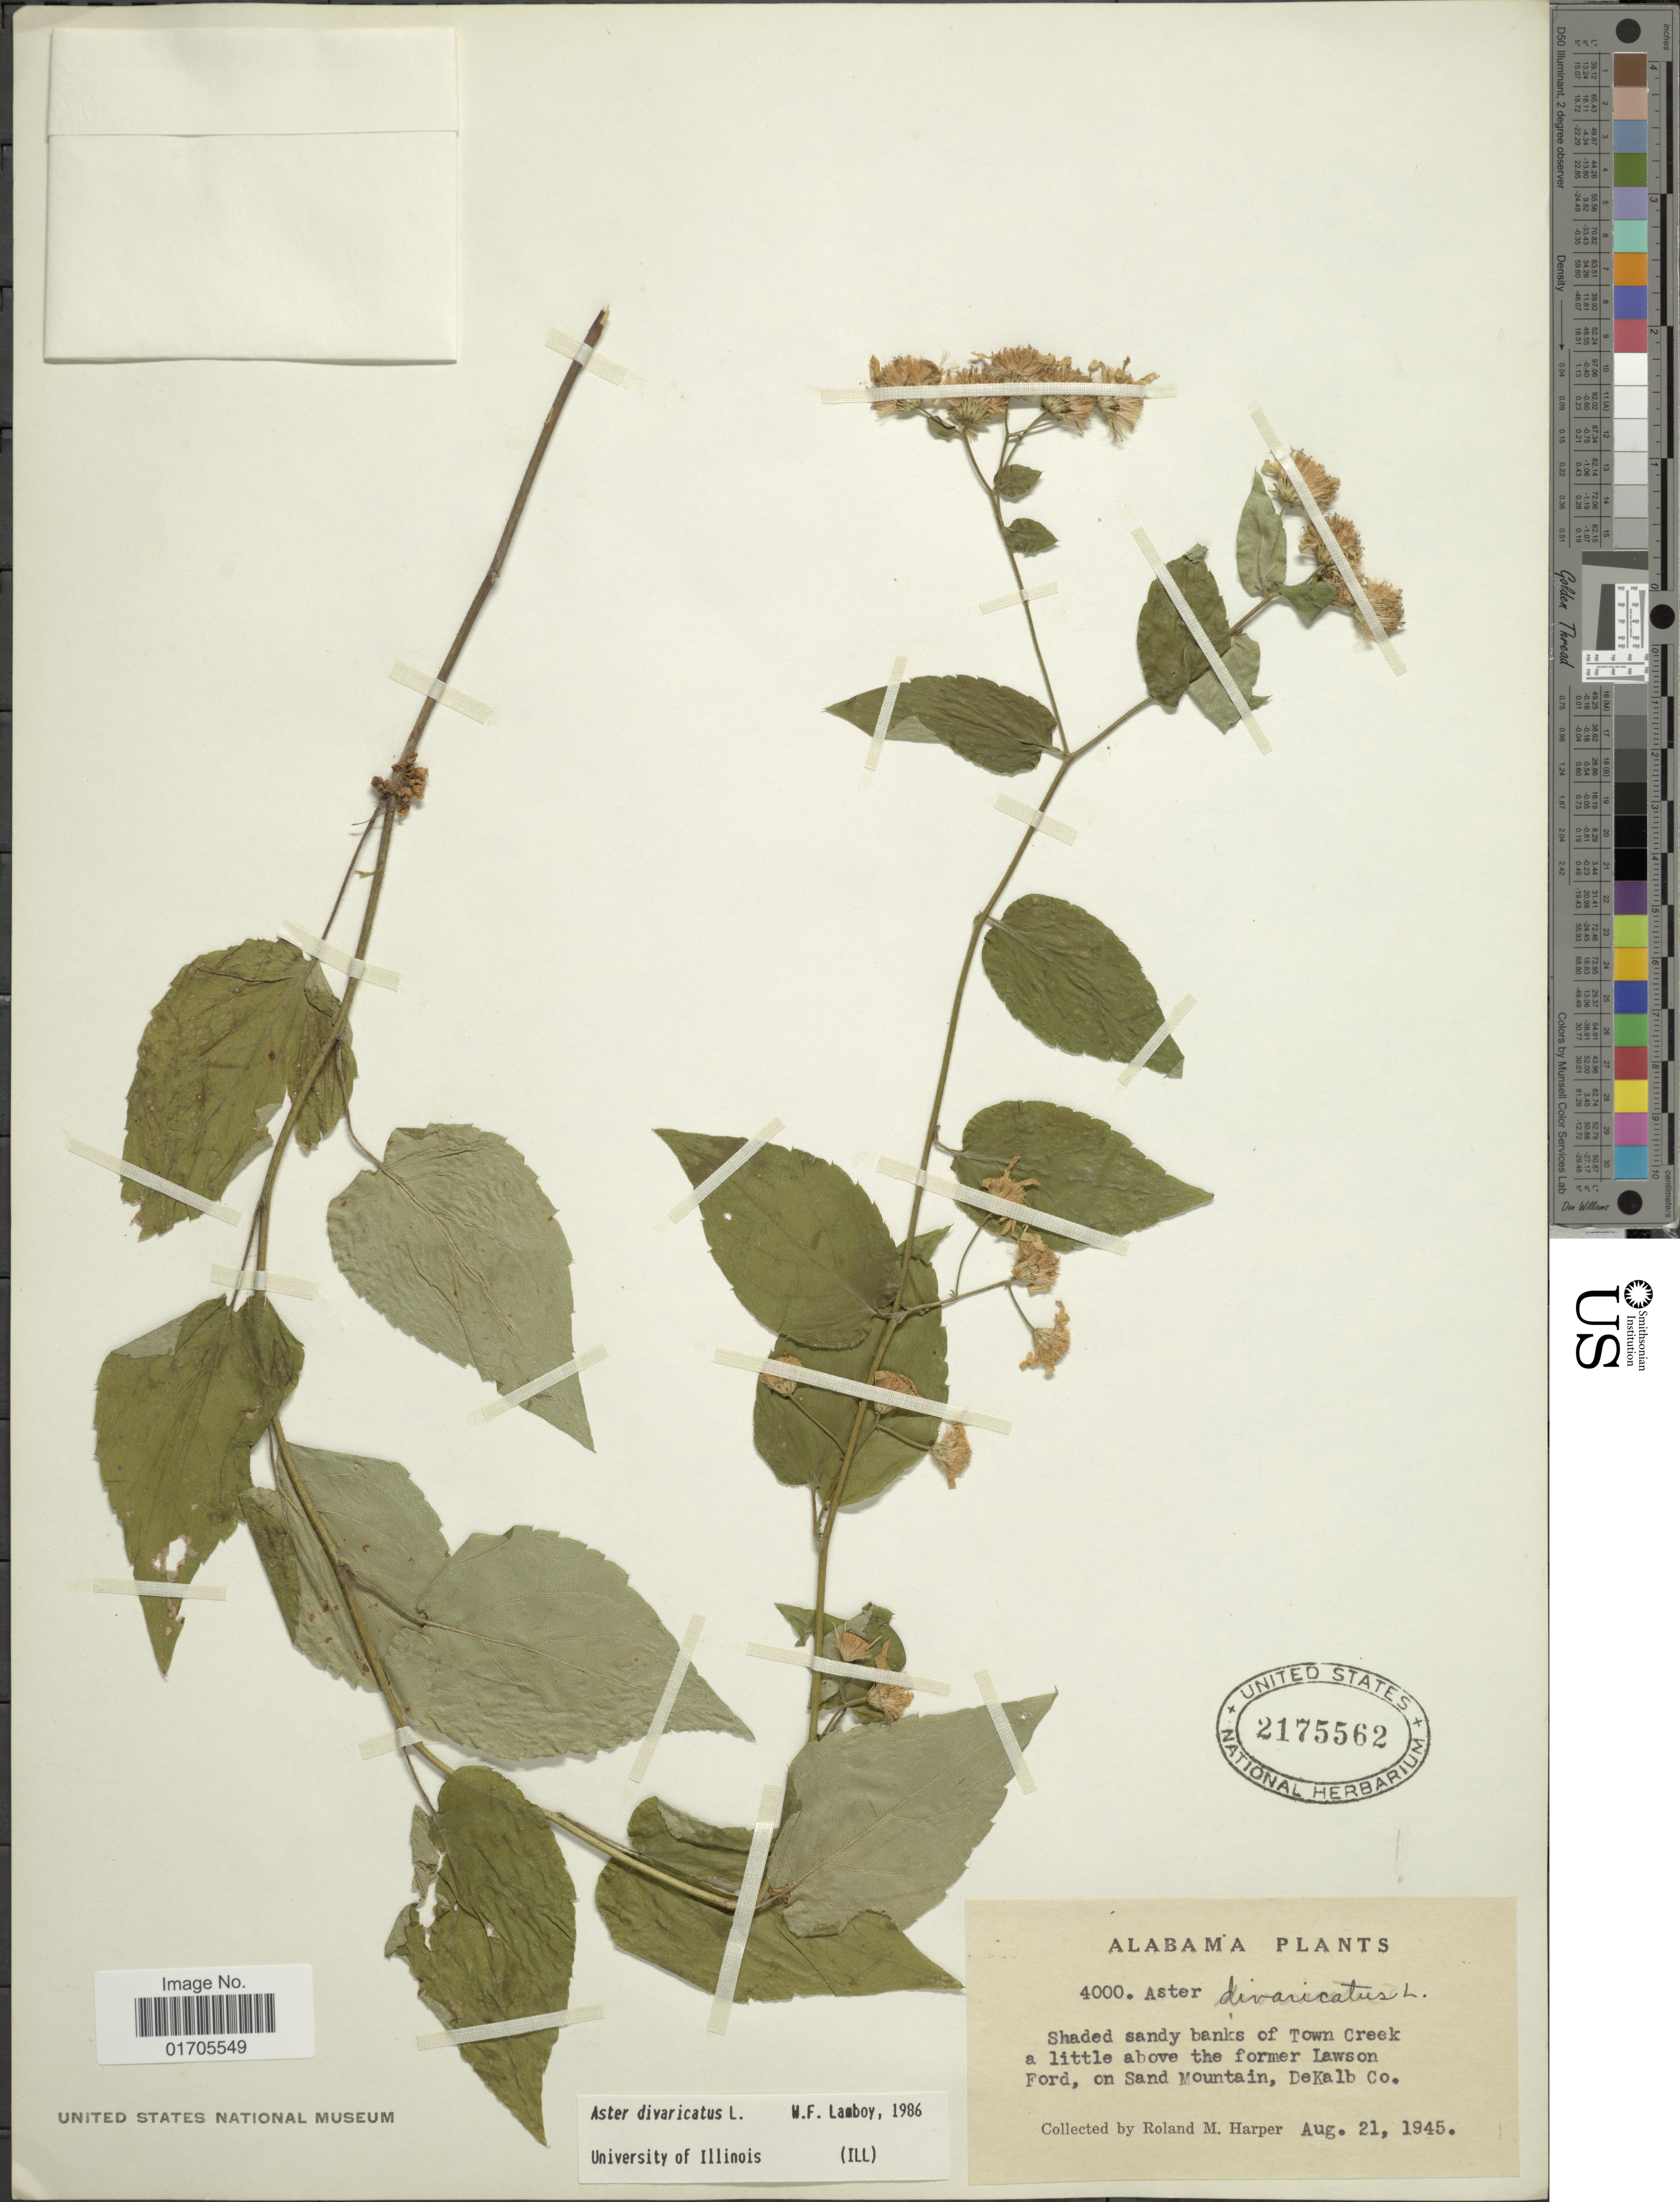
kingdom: Plantae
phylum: Tracheophyta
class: Magnoliopsida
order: Asterales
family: Asteraceae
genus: Eurybia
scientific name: Eurybia divaricata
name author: (L.) G.L. Nesom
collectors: R. M. Harper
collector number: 4000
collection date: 1945-08-21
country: United States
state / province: Alabama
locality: Alabama. Shaded sandy banks of Town Creek a little above former Lawson Ford, Sand Mountain, DeKalb Co.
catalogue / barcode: US 2175562